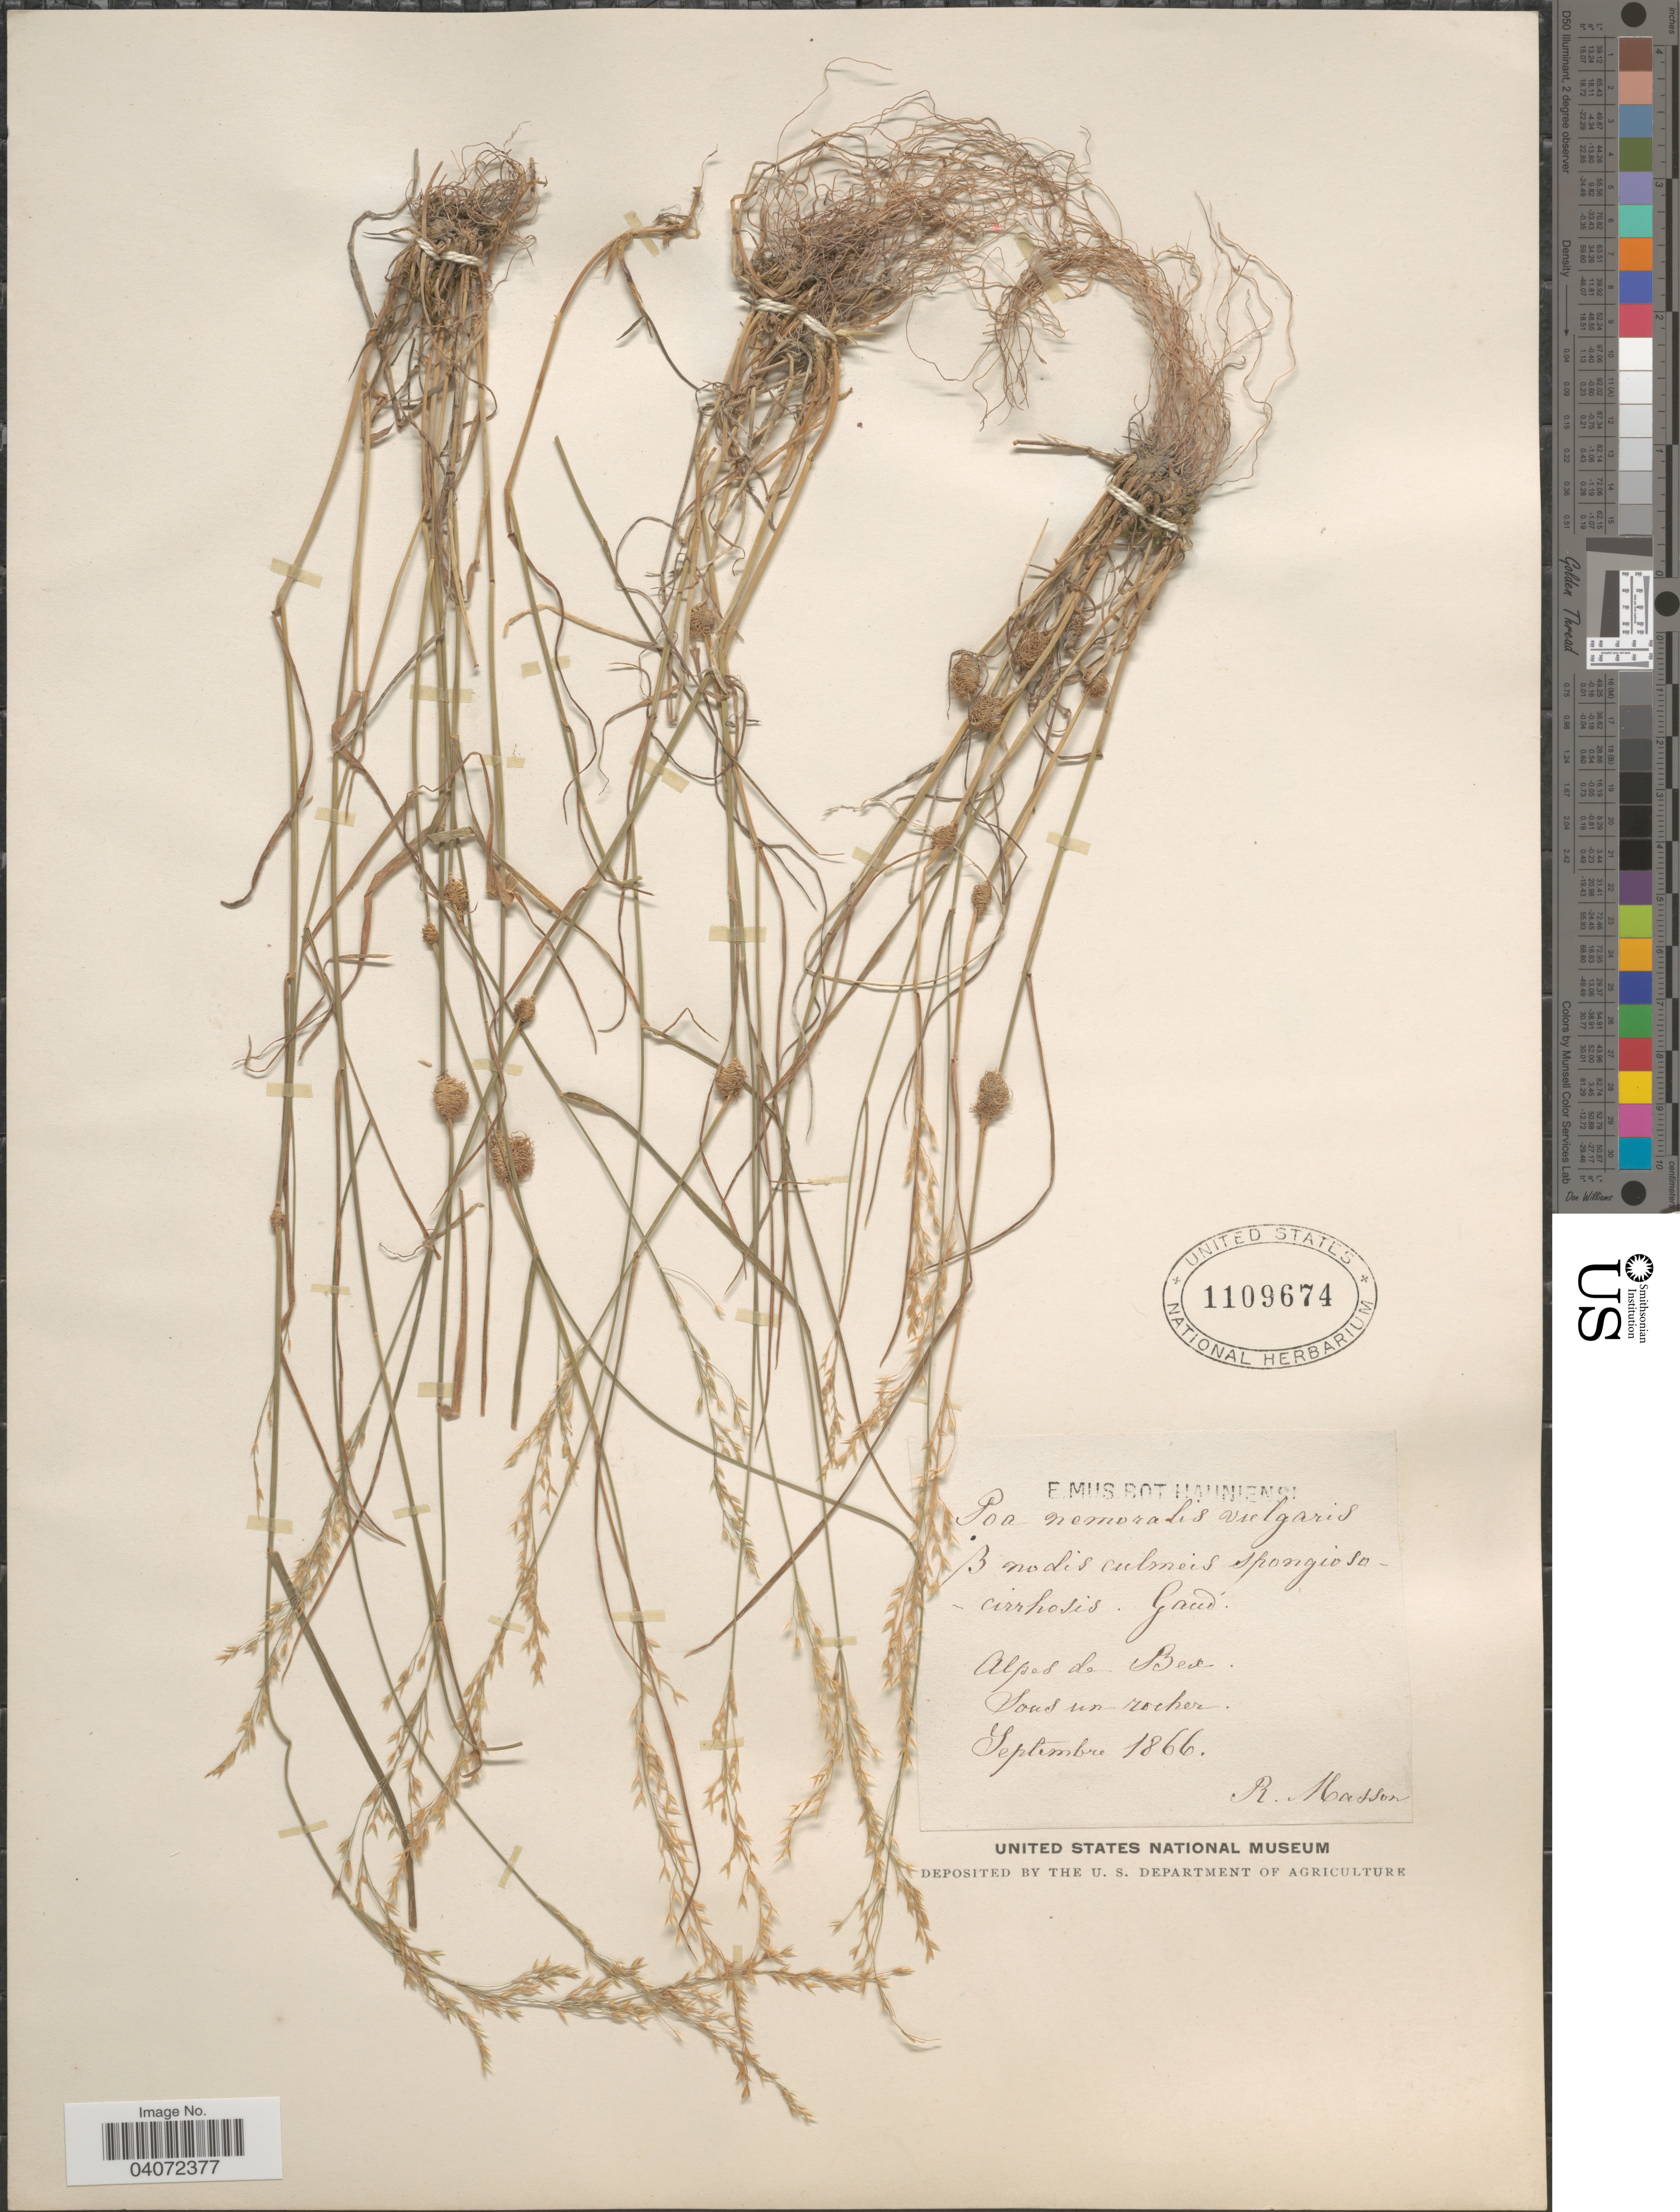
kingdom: Plantae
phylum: Tracheophyta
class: Liliopsida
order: Poales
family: Poaceae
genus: Poa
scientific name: Poa nemoralis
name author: L.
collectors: R. Masson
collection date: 1866-09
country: Switzerland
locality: Alpes de Bex. Sous un rocher.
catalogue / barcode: US 1109674